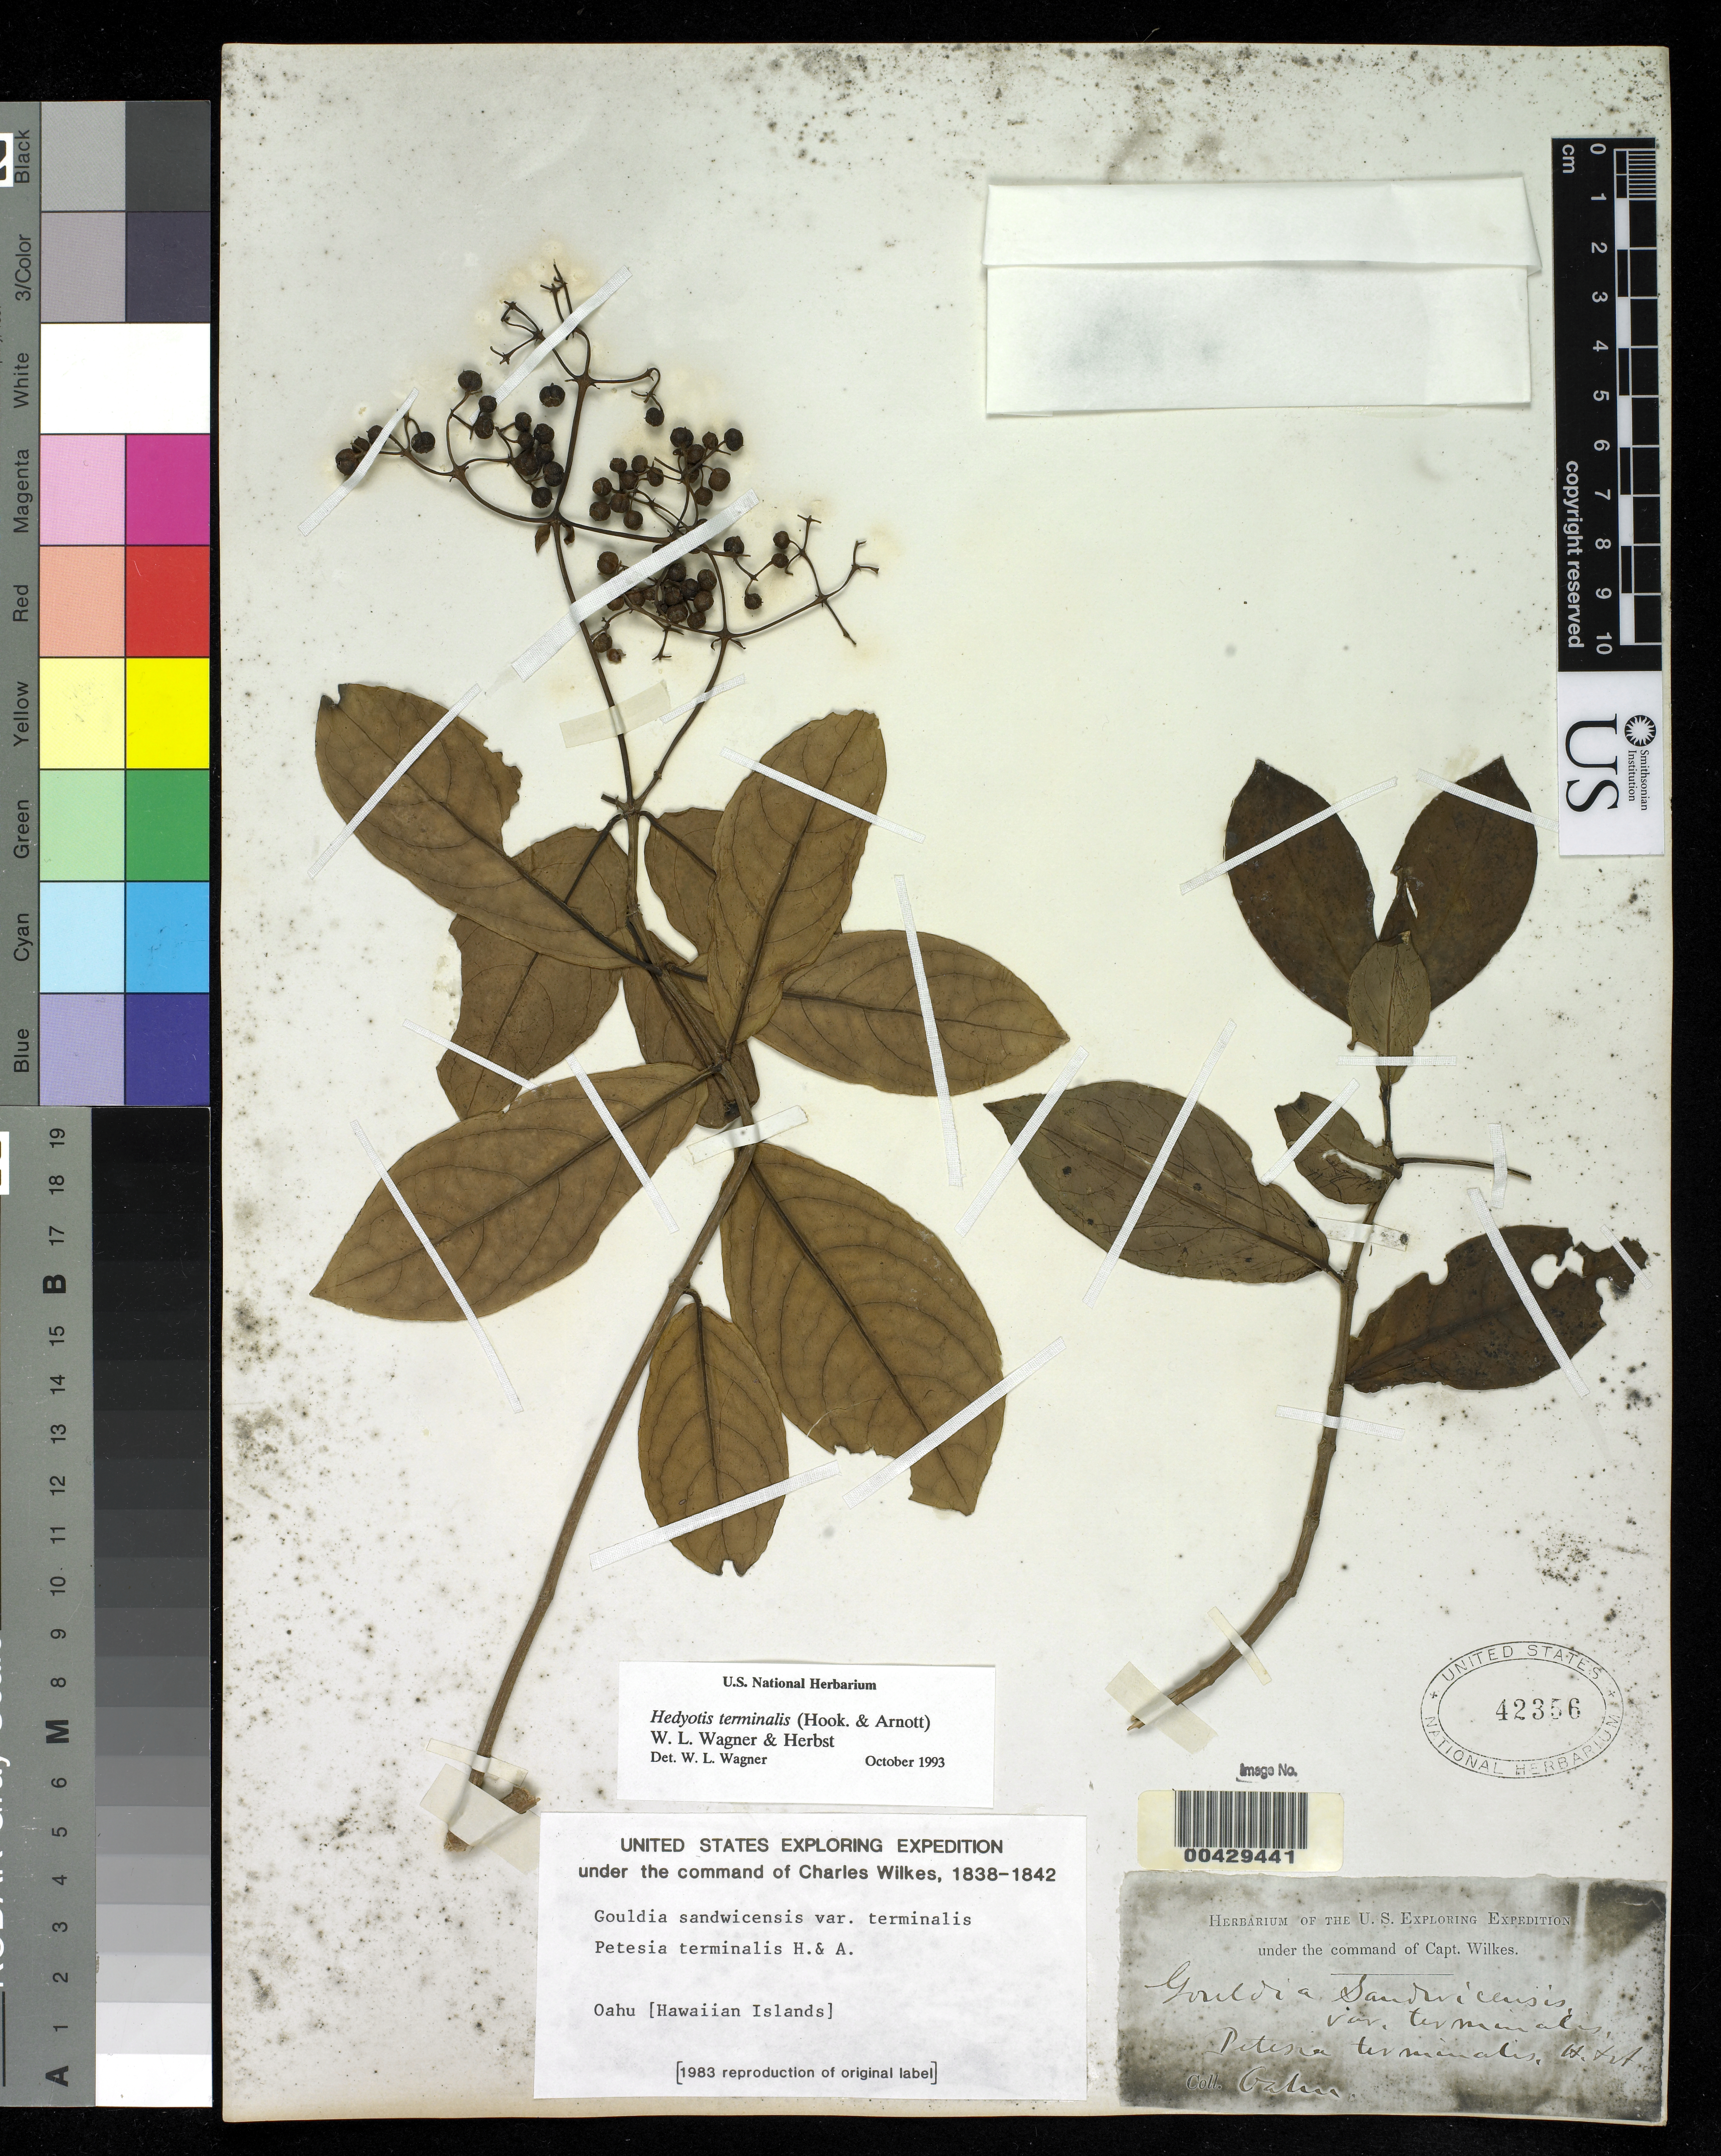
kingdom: Plantae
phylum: Tracheophyta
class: Magnoliopsida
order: Gentianales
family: Rubiaceae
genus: Kadua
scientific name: Kadua affinis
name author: DC.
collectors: Wilkes Explor. Exped.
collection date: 1838/1842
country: United States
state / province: Hawaii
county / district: Honolulu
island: Oahu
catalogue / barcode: US 42356